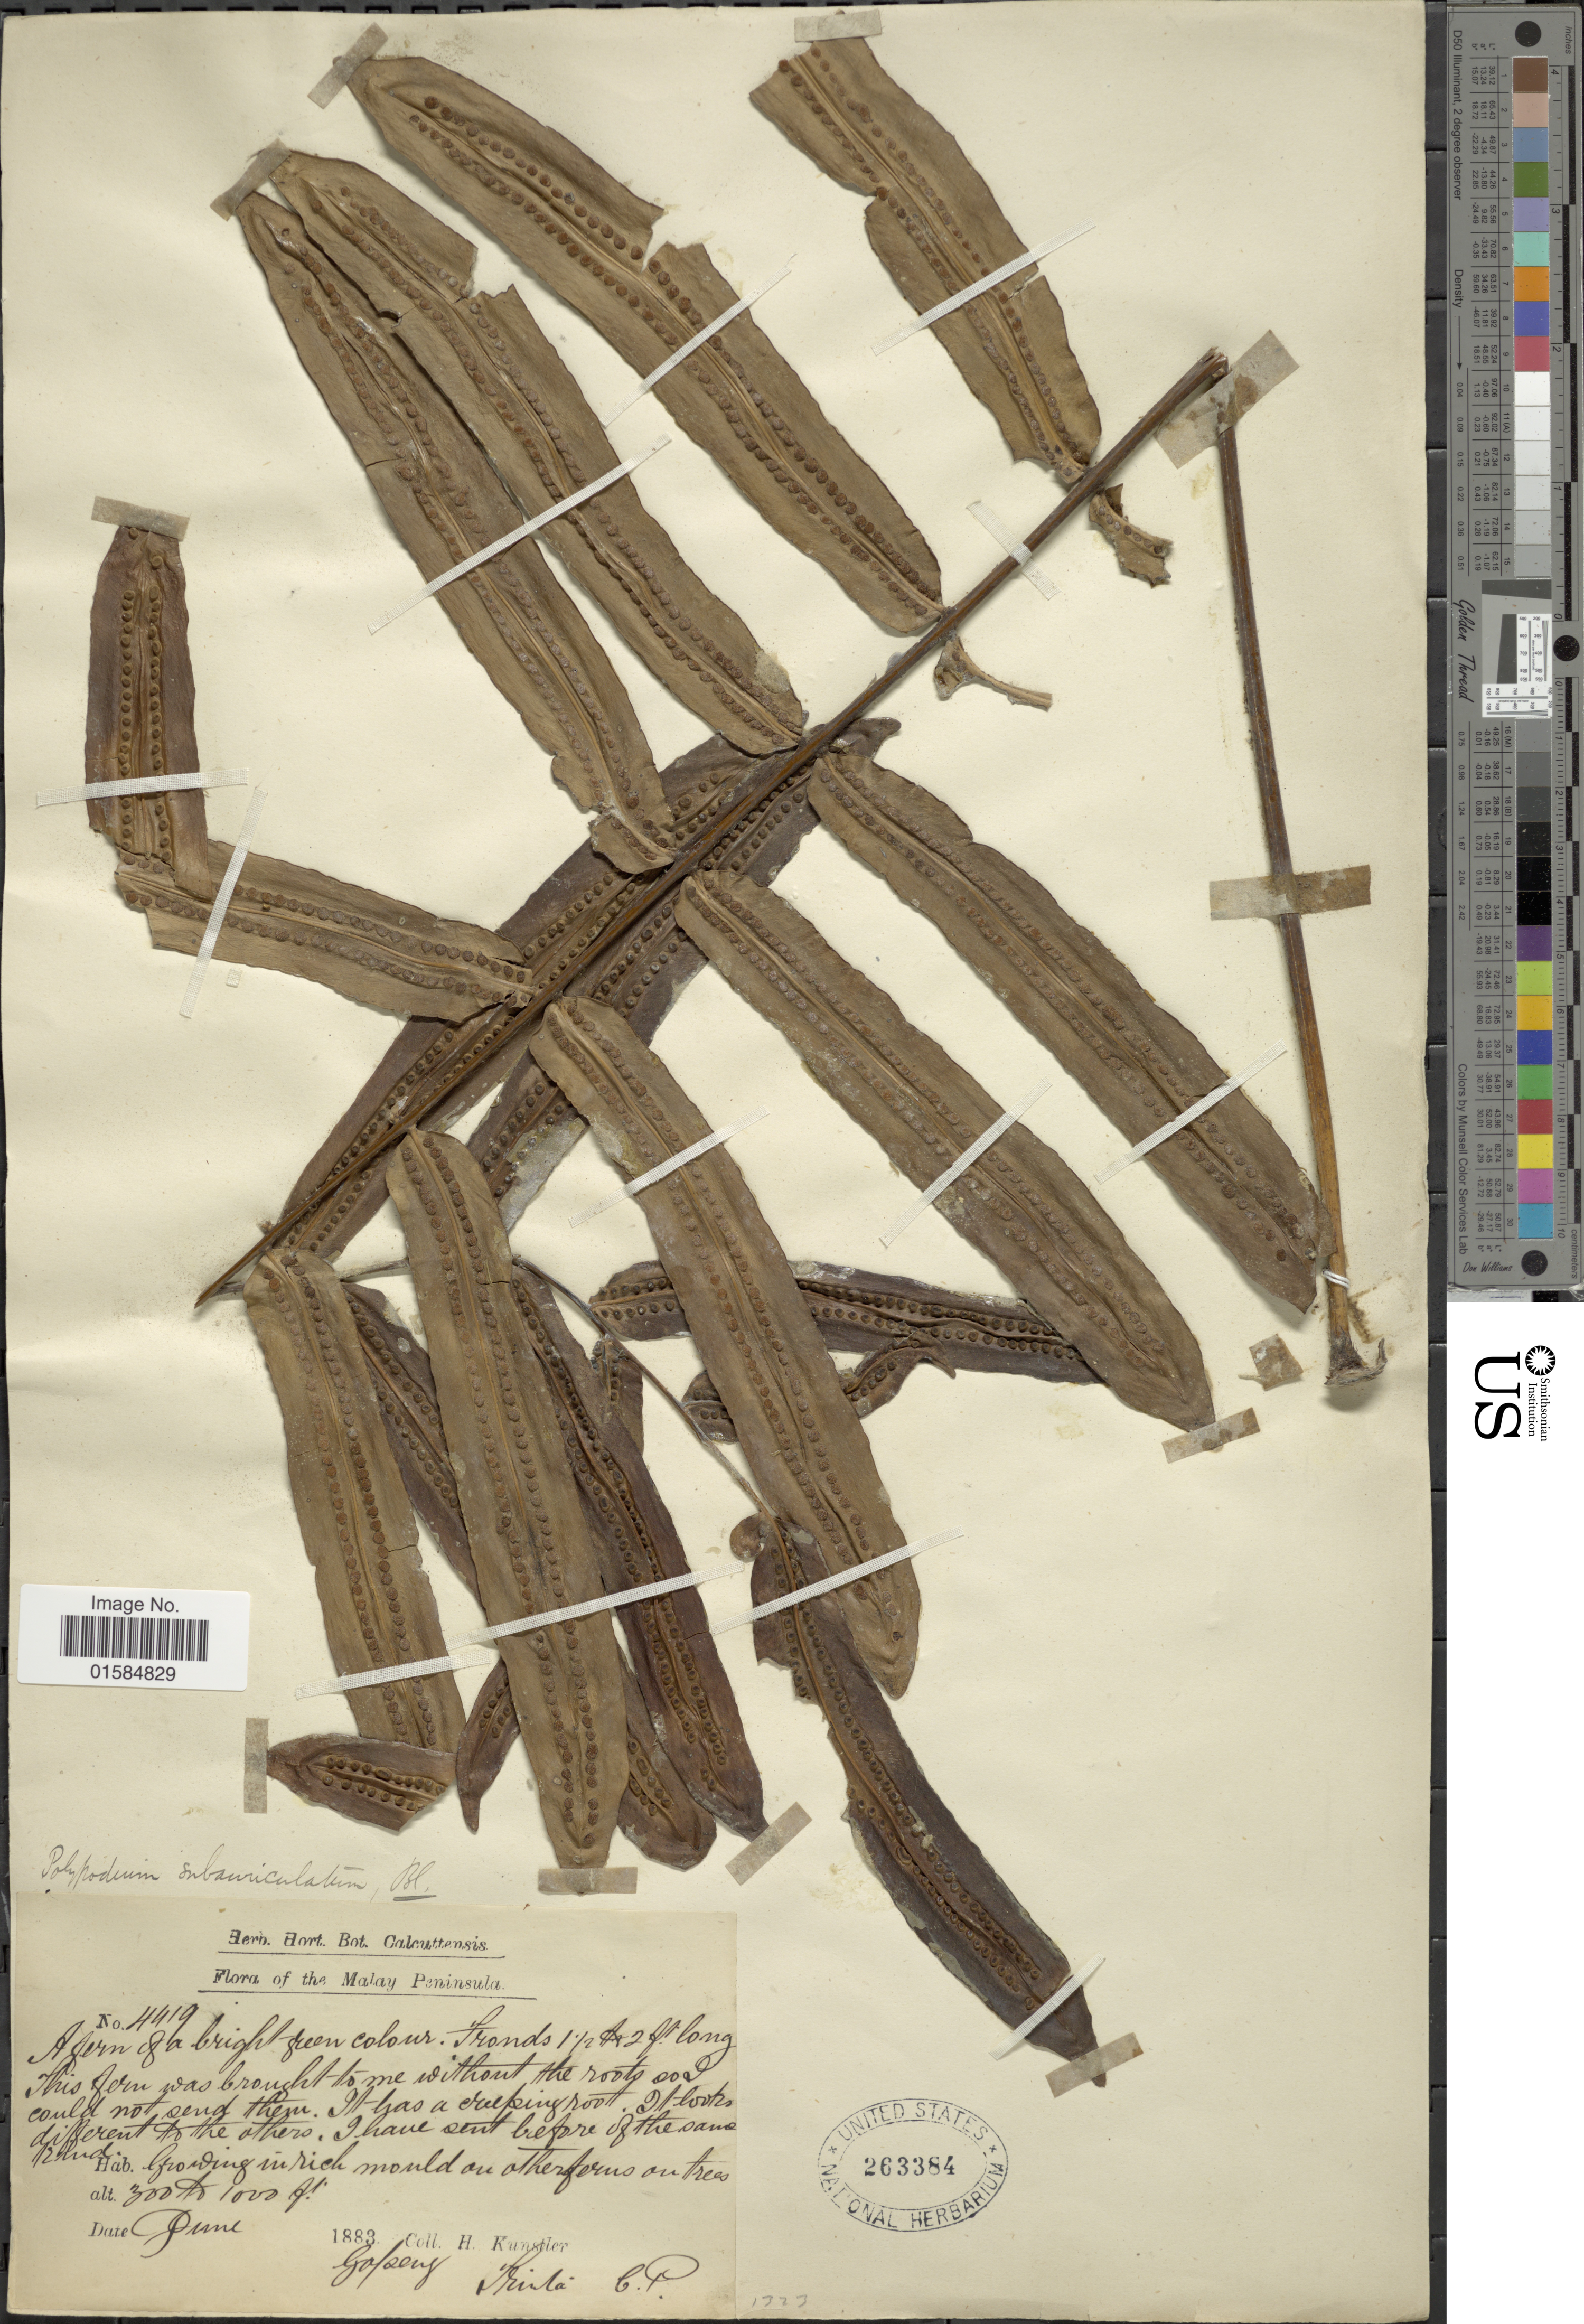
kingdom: Plantae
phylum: Tracheophyta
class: Polypodiopsida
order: Polypodiales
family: Polypodiaceae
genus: Goniophlebium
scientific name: Goniophlebium subauriculatum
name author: (Blume) C. Presl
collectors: H. Kunstler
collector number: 4419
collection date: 1883-06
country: Malaysia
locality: Malay Peninsula, Gopeng, Srinta, C. P. [interpreted]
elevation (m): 91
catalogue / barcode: US 263384